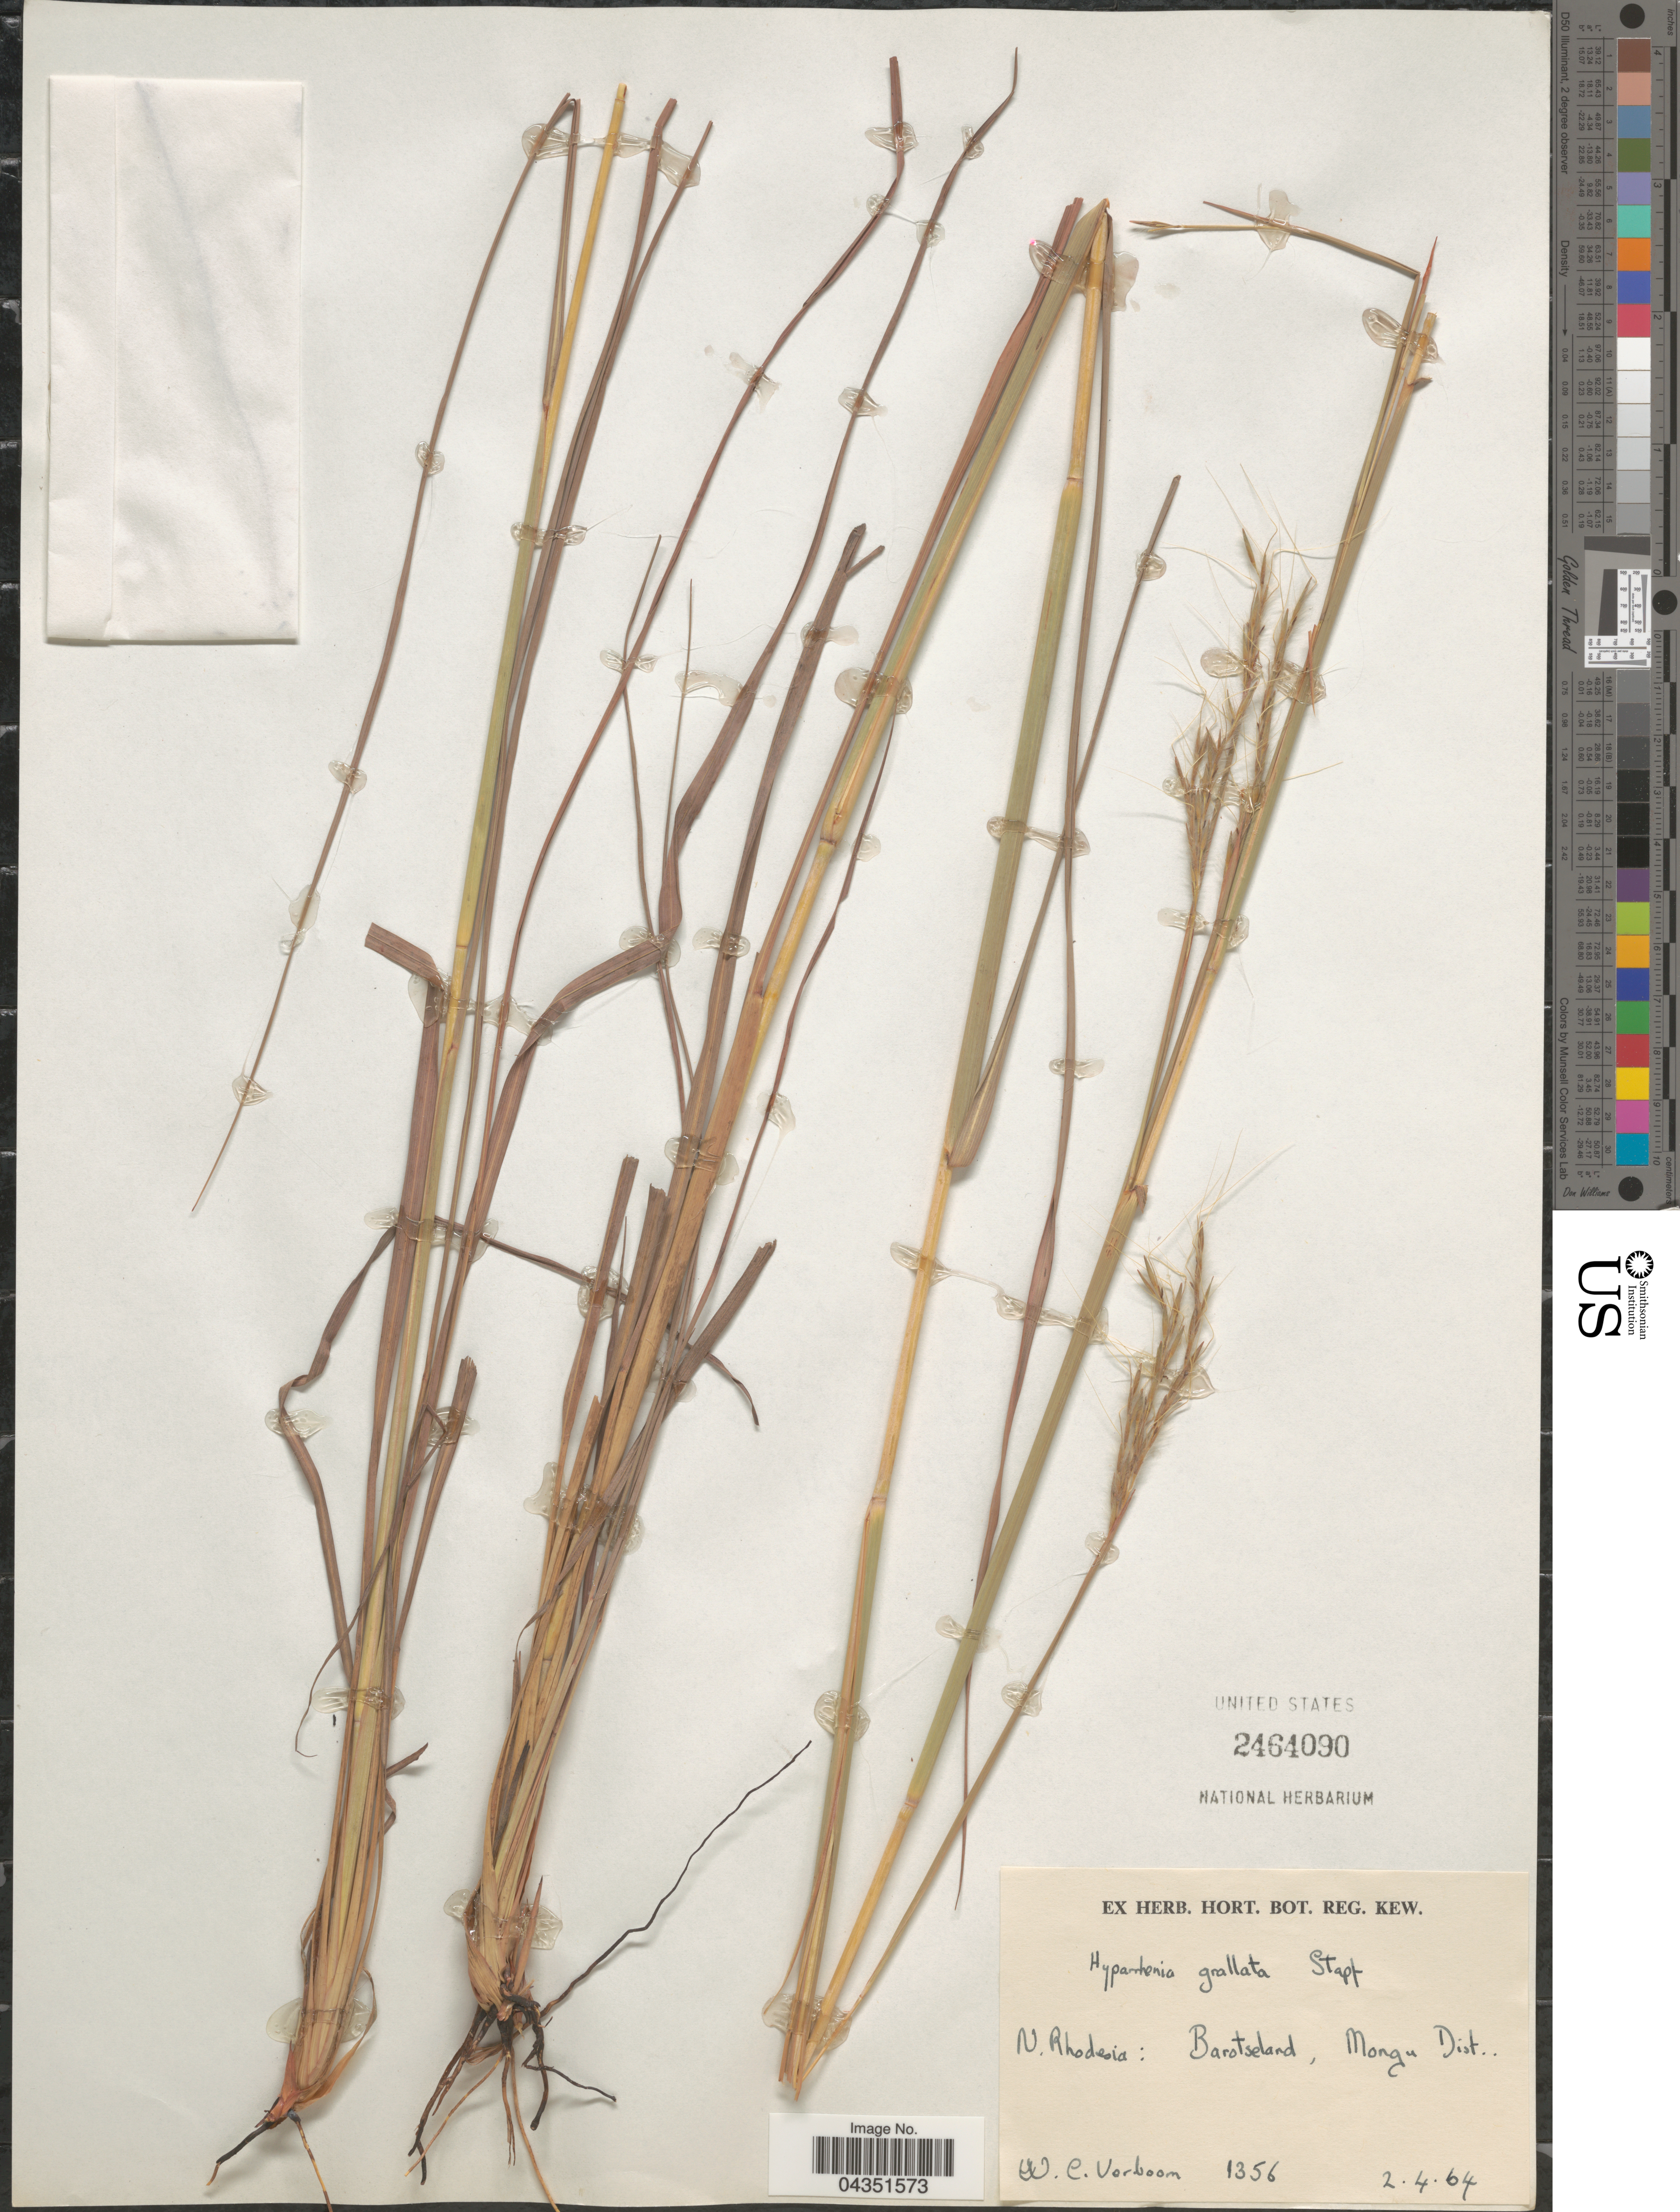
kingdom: Plantae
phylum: Tracheophyta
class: Liliopsida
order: Poales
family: Poaceae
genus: Elymandra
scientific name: Elymandra grallata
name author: (Stapf) Clayton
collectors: Verboom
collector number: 1356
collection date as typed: Transcribed d/m/y: 2/4/64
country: Zambia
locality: N. Rhodesia: Barotseland, Mongu Dist.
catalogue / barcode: US 2464090